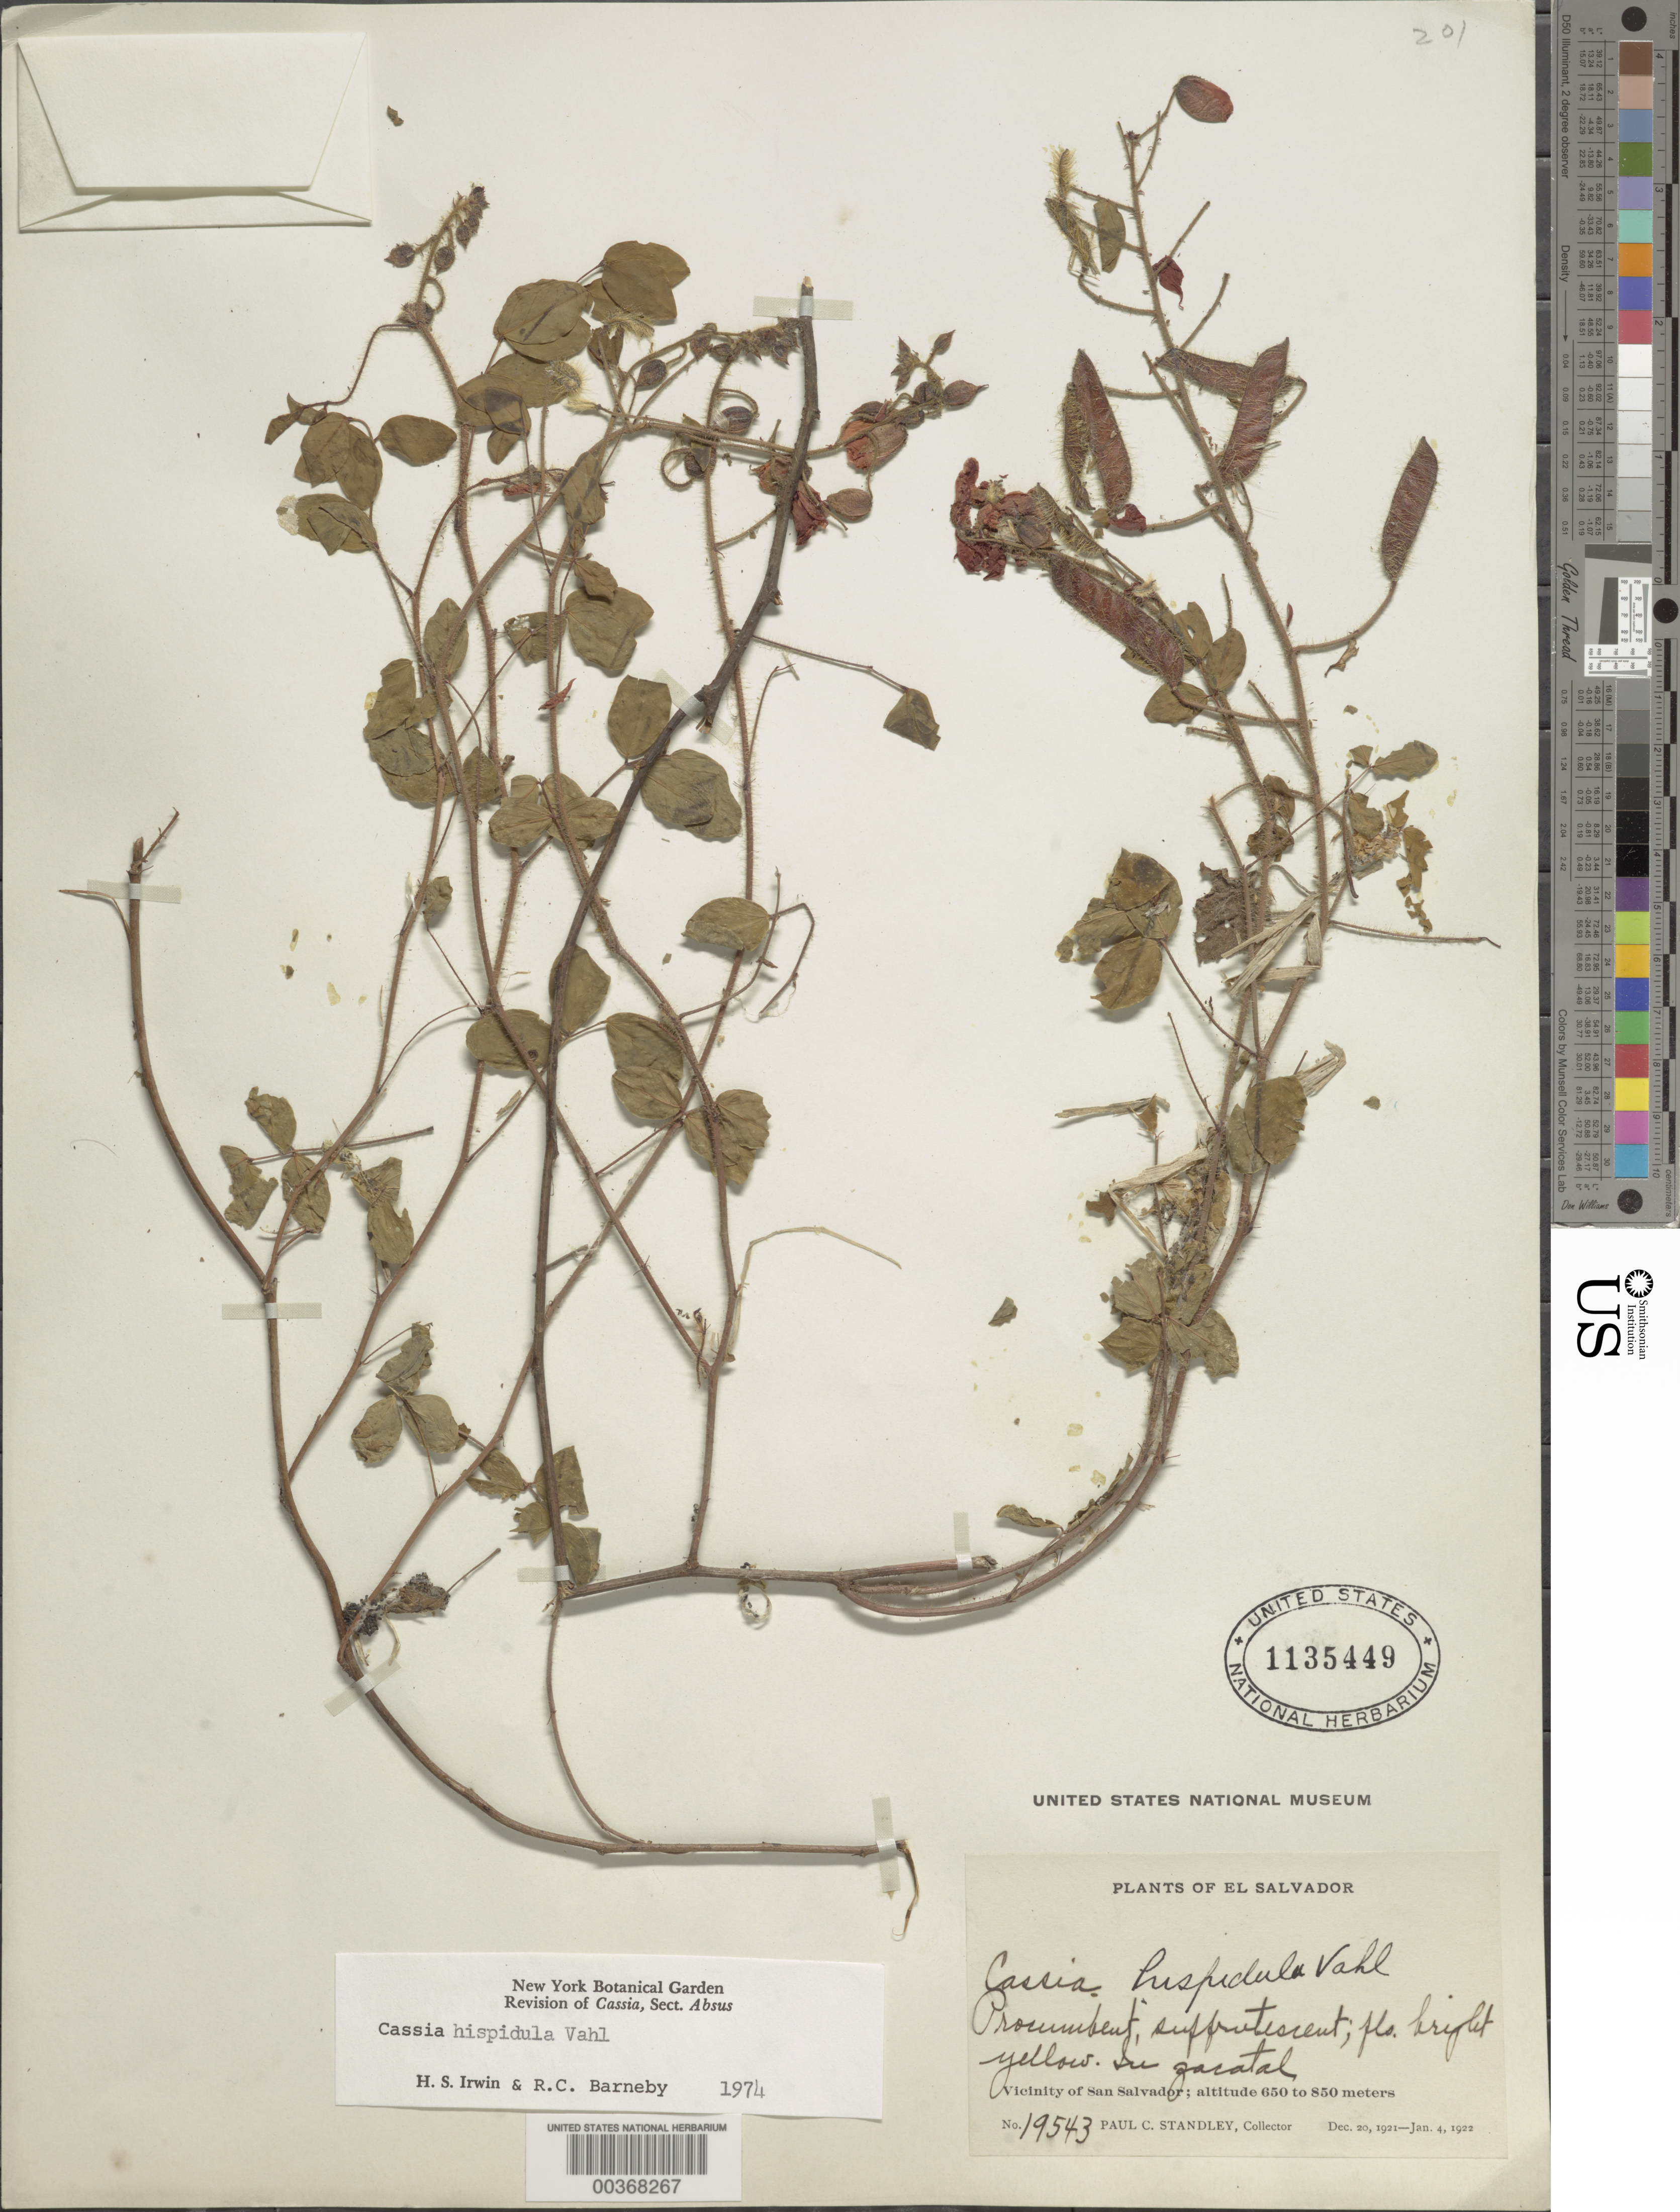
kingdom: Plantae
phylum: Tracheophyta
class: Magnoliopsida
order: Fabales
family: Fabaceae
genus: Chamaecrista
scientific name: Chamaecrista hispidula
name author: (Vahl) H.S. Irwin & Barneby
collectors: P. C. Standley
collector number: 19543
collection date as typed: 20 Dec 1921 to 04 Jan 1922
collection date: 1921-12-20/1922-01-04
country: El Salvador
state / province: San Salvador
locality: Vicinity of san salvador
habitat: In zacatal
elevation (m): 650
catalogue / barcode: US 1135449